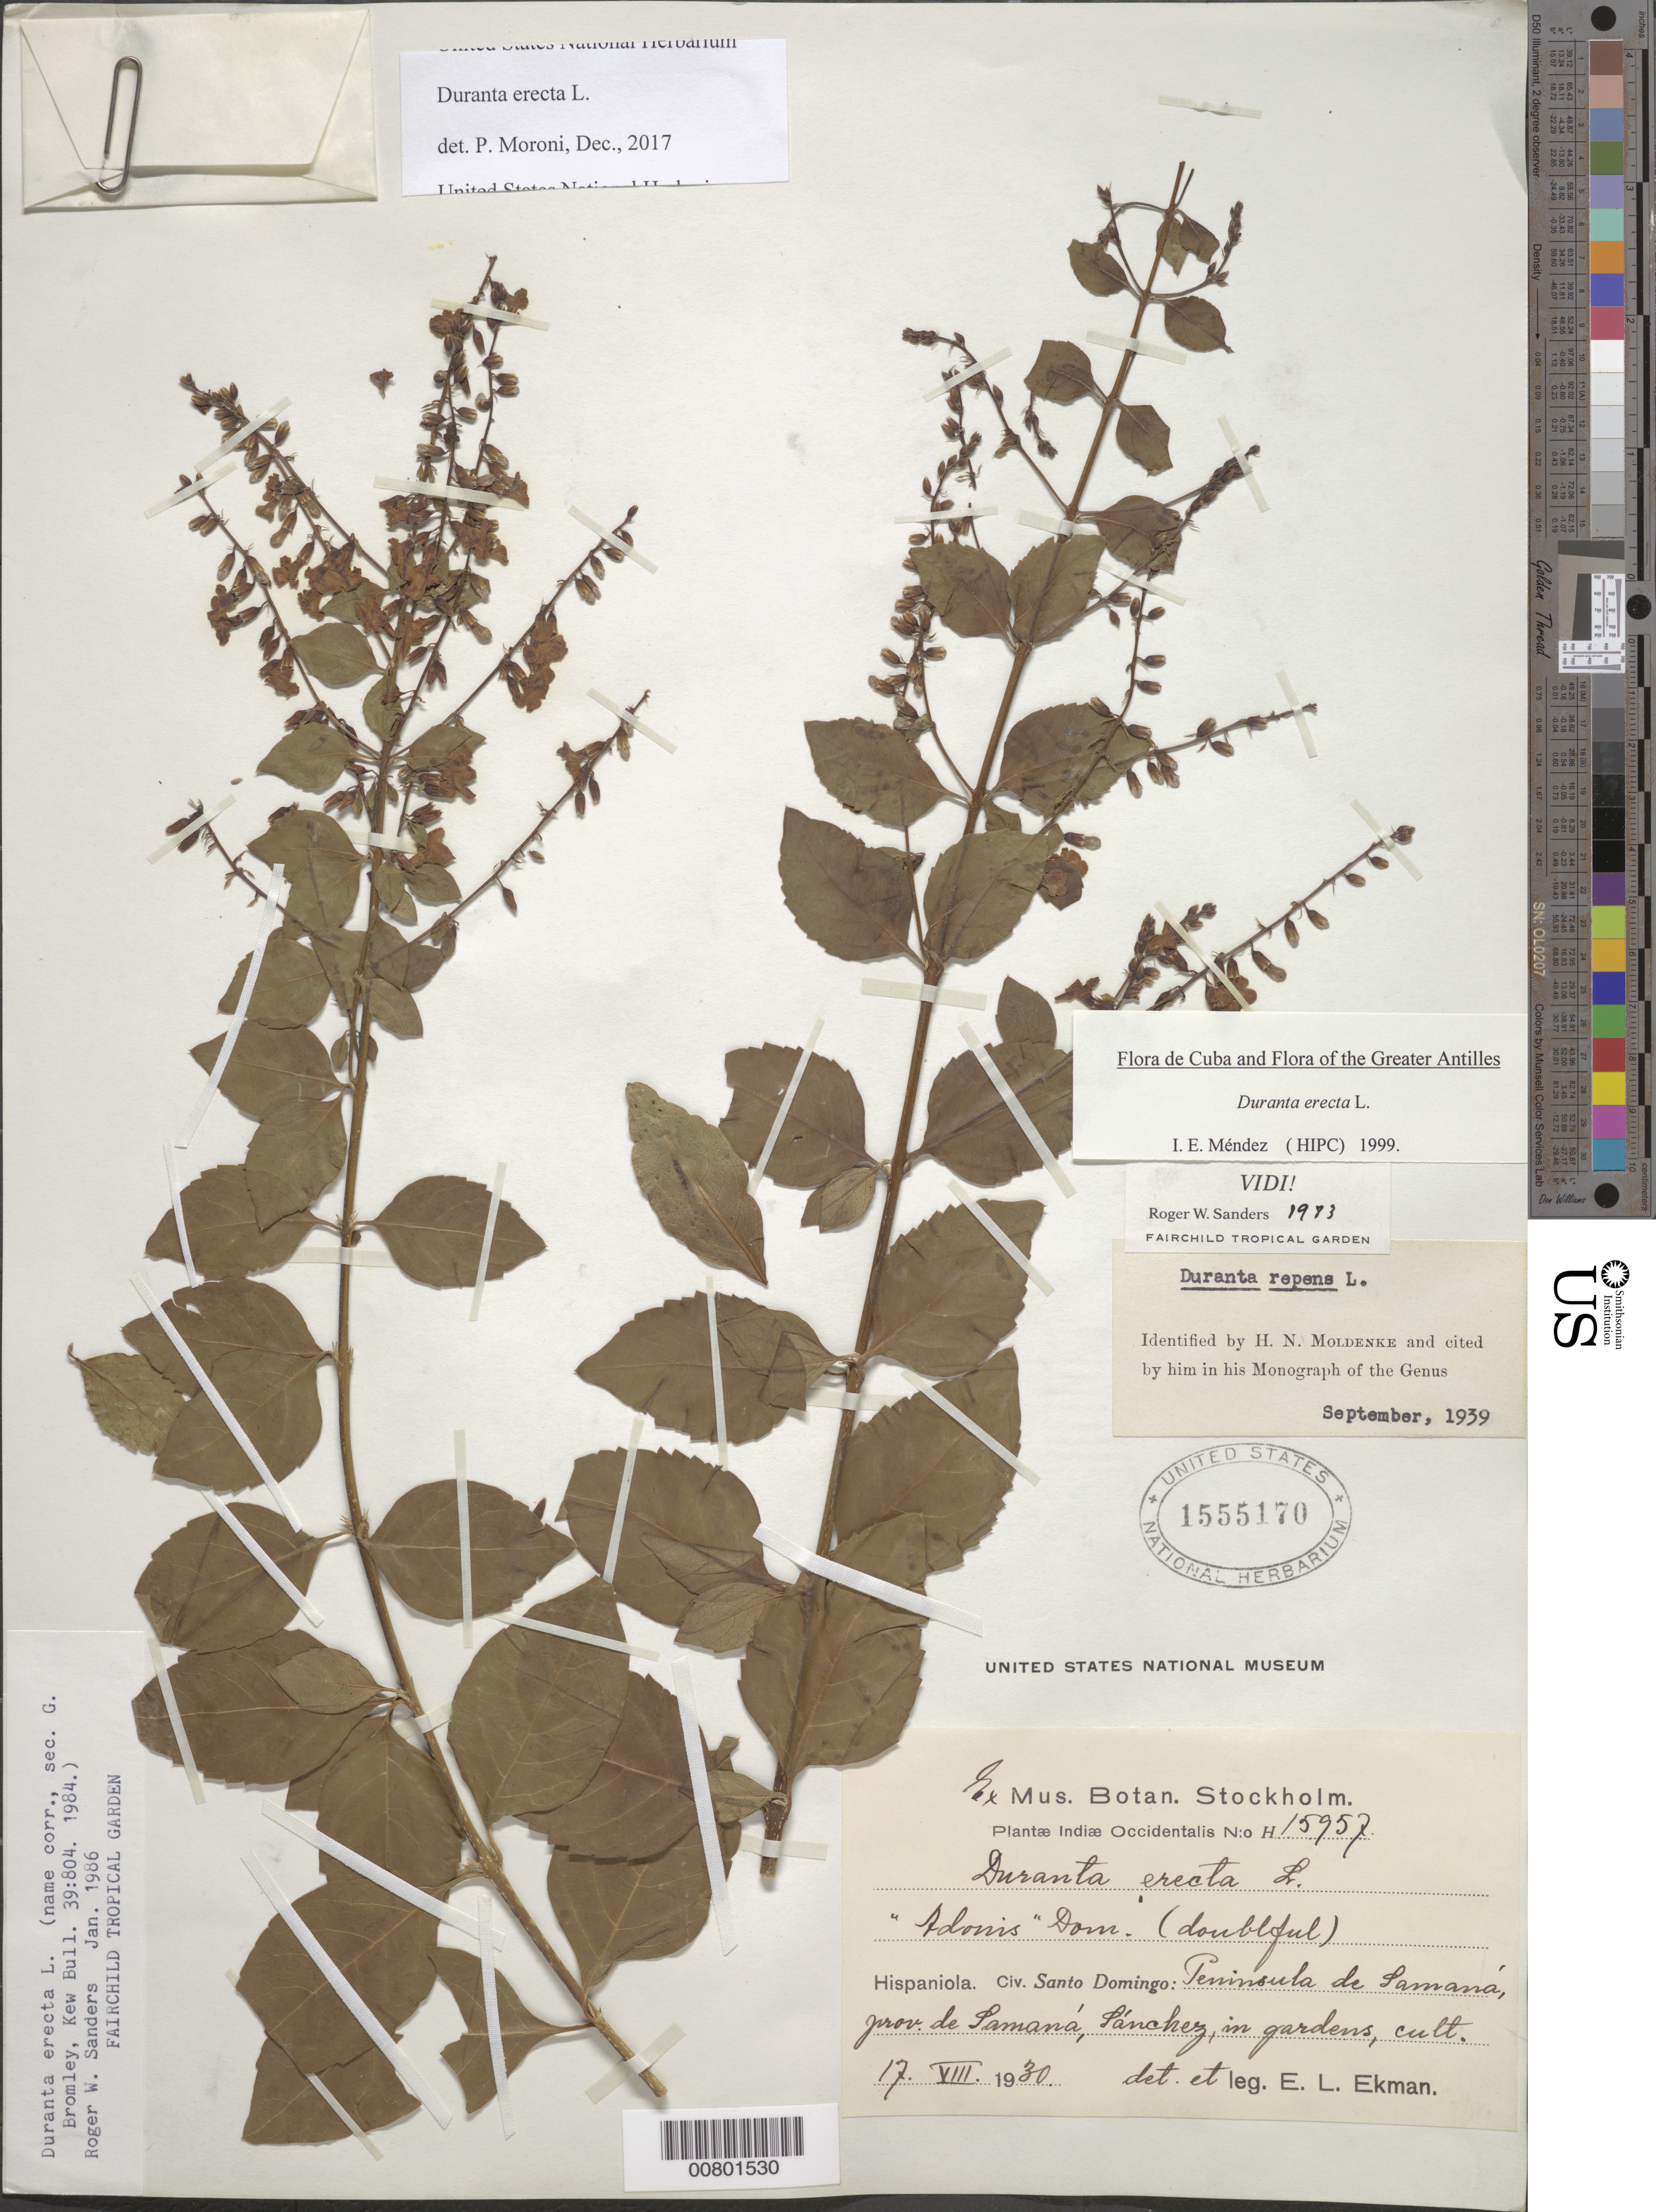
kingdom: Plantae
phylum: Tracheophyta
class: Magnoliopsida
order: Lamiales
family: Verbenaceae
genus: Duranta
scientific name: Duranta erecta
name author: L.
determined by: Méndez, Isidro E., (HIPC)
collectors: E. L. Ekman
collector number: H 15957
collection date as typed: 17 Aug 1930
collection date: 1930-08-17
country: Dominican Republic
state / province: Samana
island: Hispaniola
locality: Peninusula de Samaná, Sánchez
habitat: In gardens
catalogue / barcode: US 1555170